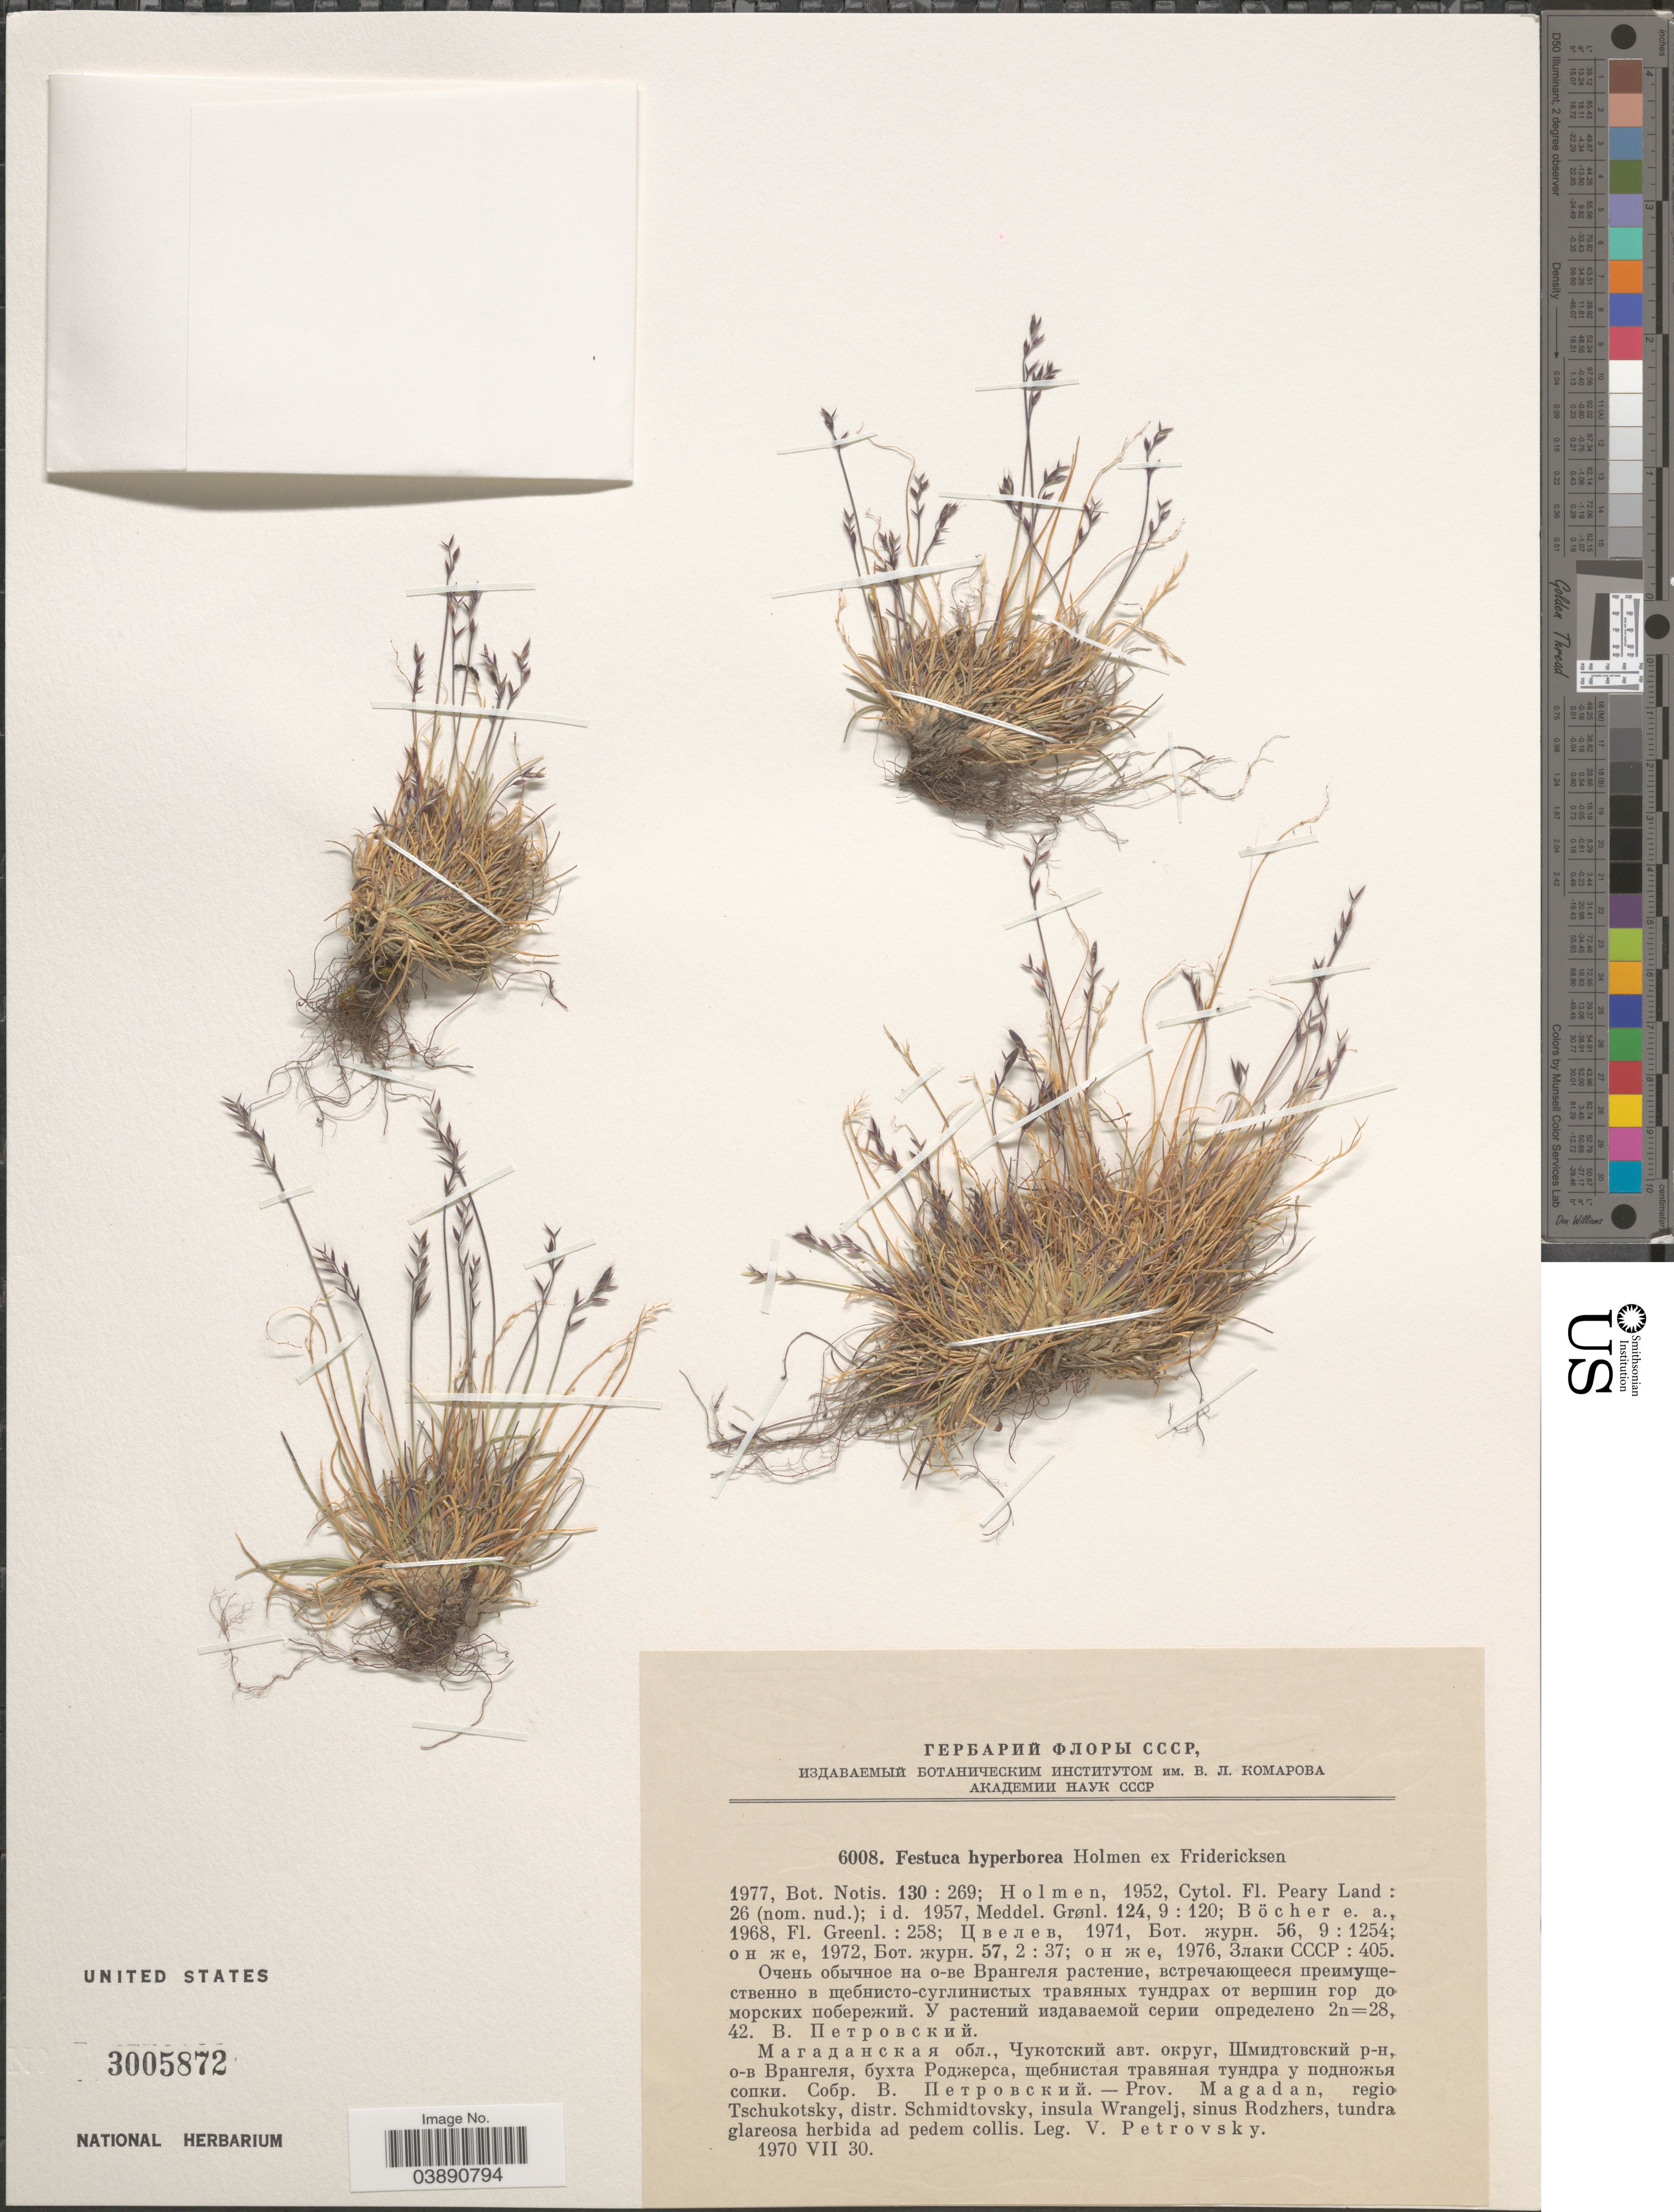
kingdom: Plantae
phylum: Tracheophyta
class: Liliopsida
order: Poales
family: Poaceae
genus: Festuca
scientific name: Festuca hyperborea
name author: Holmen ex Fred.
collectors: V. Petrovsky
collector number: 6008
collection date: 1970-07-30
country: Russian Federation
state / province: Magadan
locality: Regio Tschukotsky, distr. Schmidtovsky, insula Wrangelj, sinus Rodzhers, tundra glareosa herbida ad pedem collis.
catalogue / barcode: US 3005872